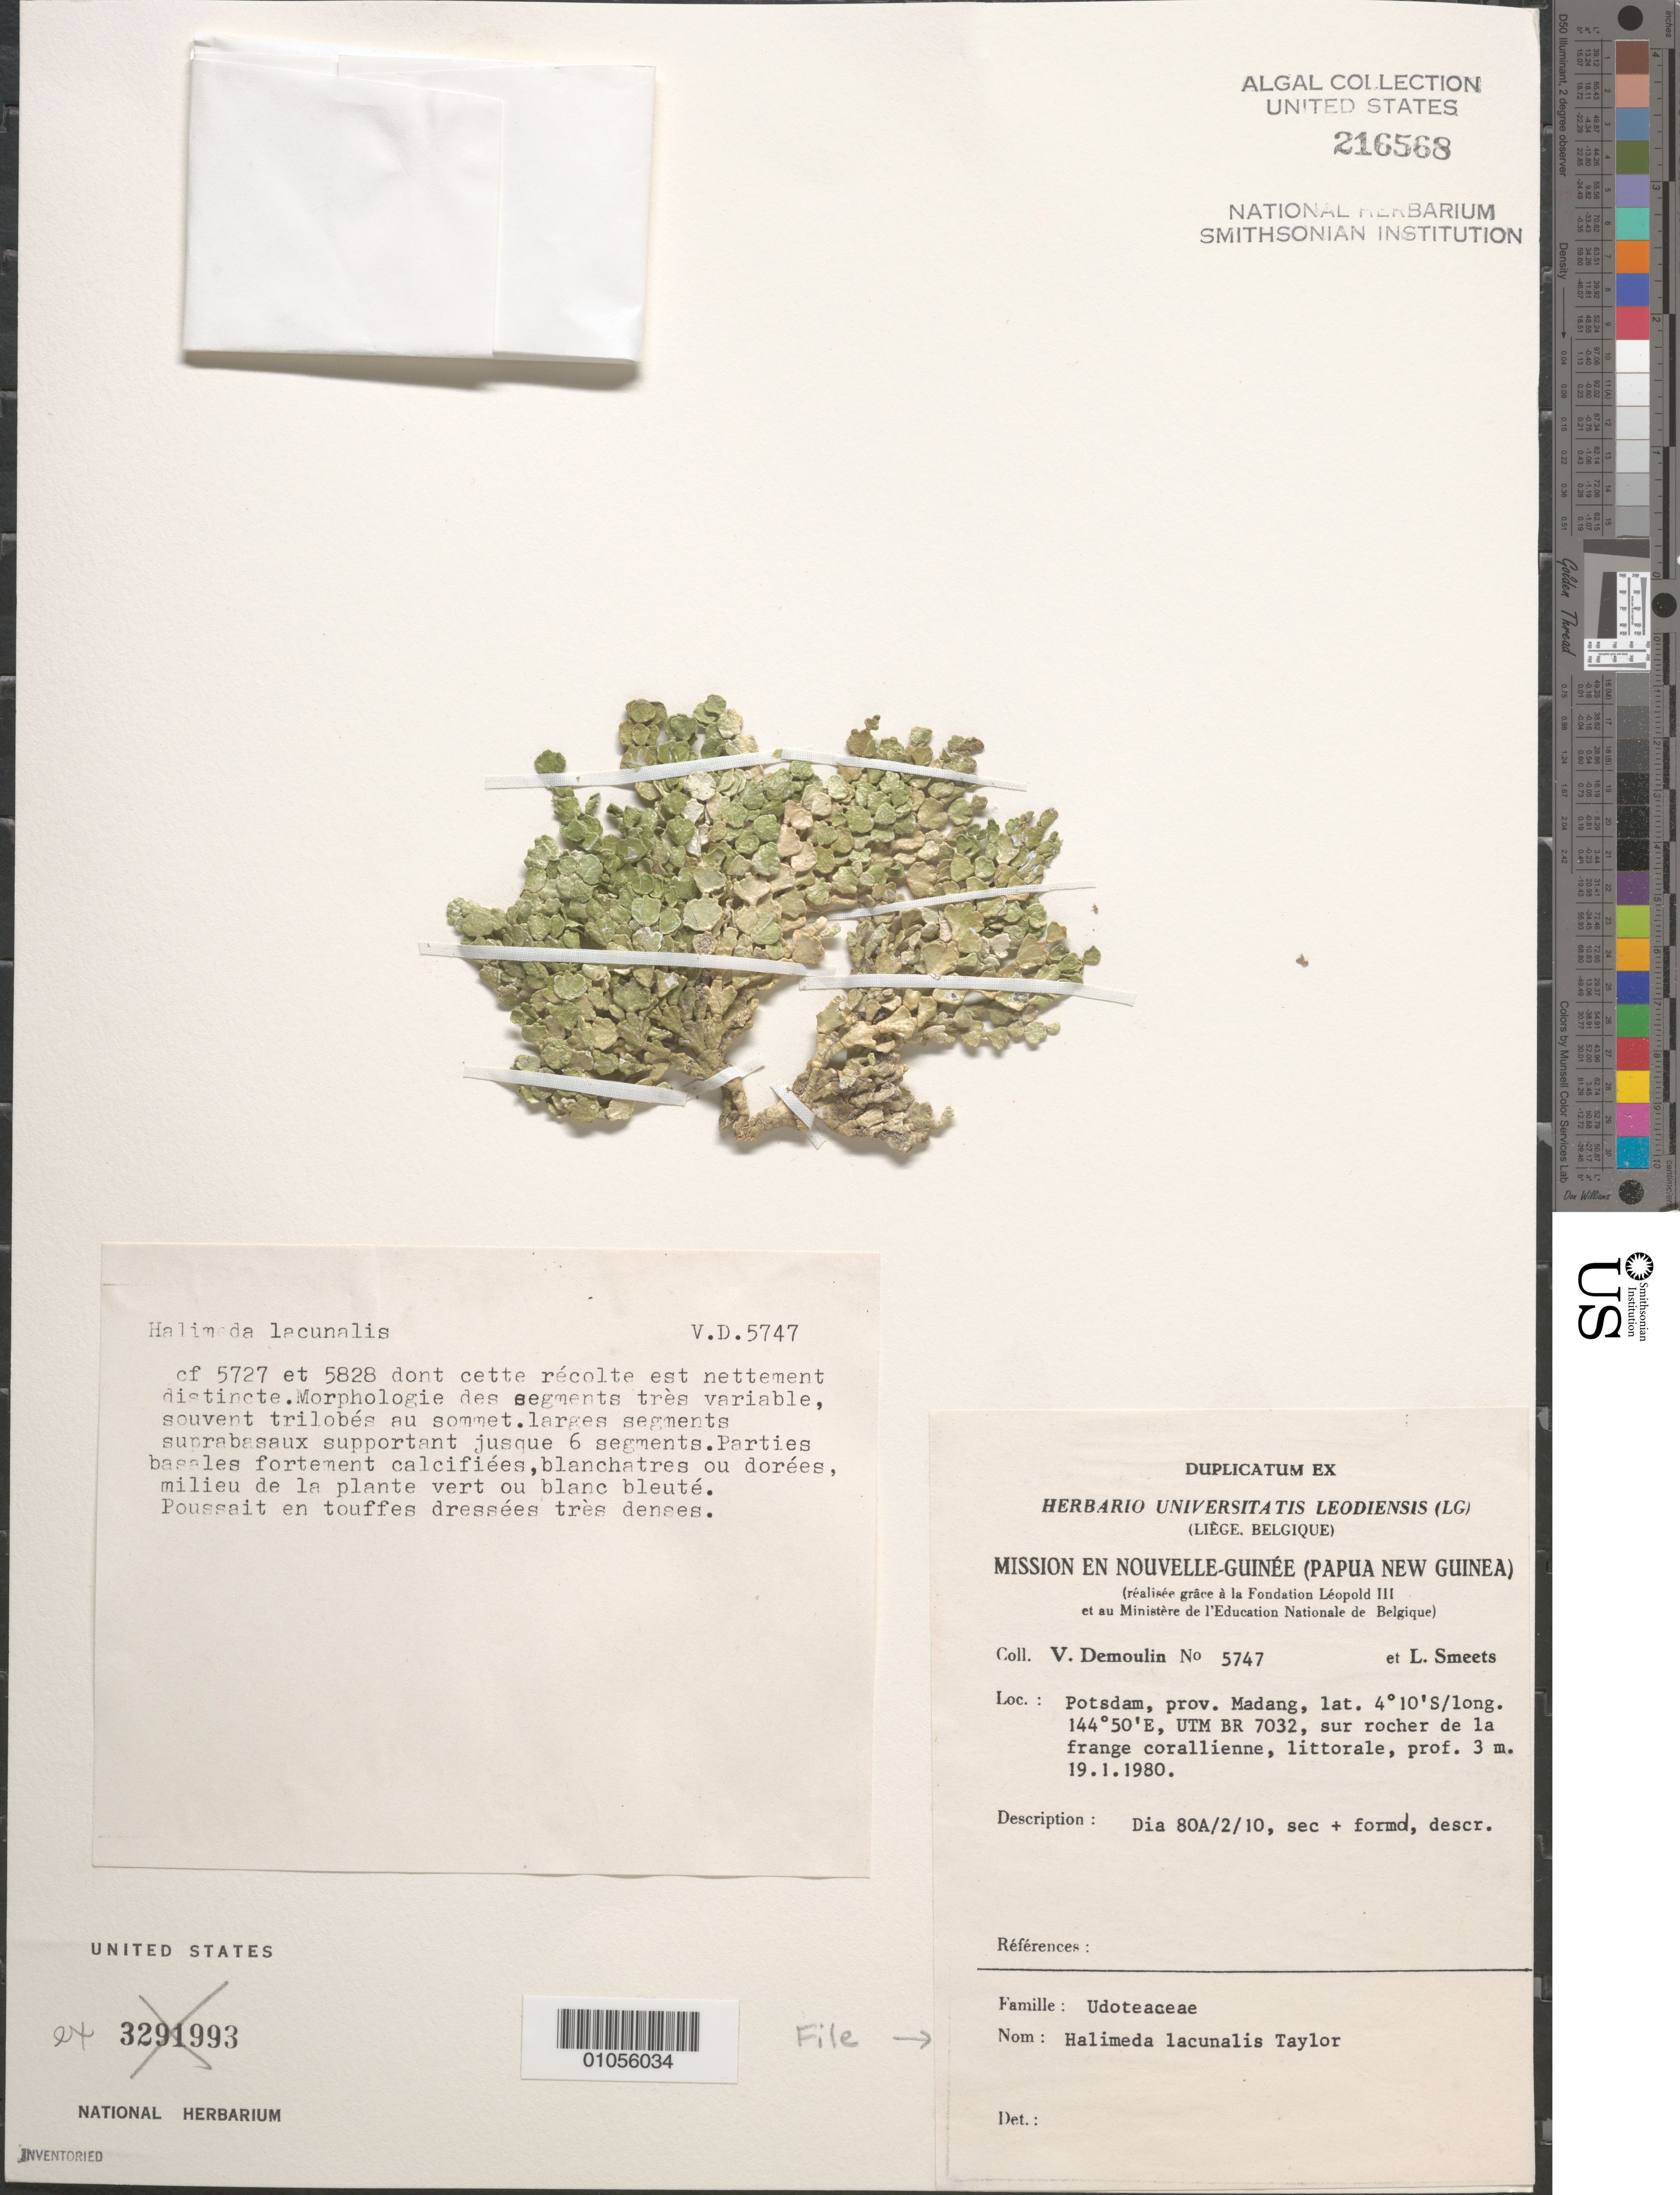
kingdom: Plantae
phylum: Chlorophyta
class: Ulvophyceae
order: Bryopsidales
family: Halimedaceae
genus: Halimeda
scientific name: Halimeda lacunalis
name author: W.R. Taylor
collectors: V. Demoulin & L. Smeets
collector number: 5747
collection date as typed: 19 Jan 1980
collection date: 1980-01-19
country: Papua New Guinea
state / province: Madang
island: New Guinea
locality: Potsdam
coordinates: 4 10'S, 144 50"E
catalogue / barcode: US 216568